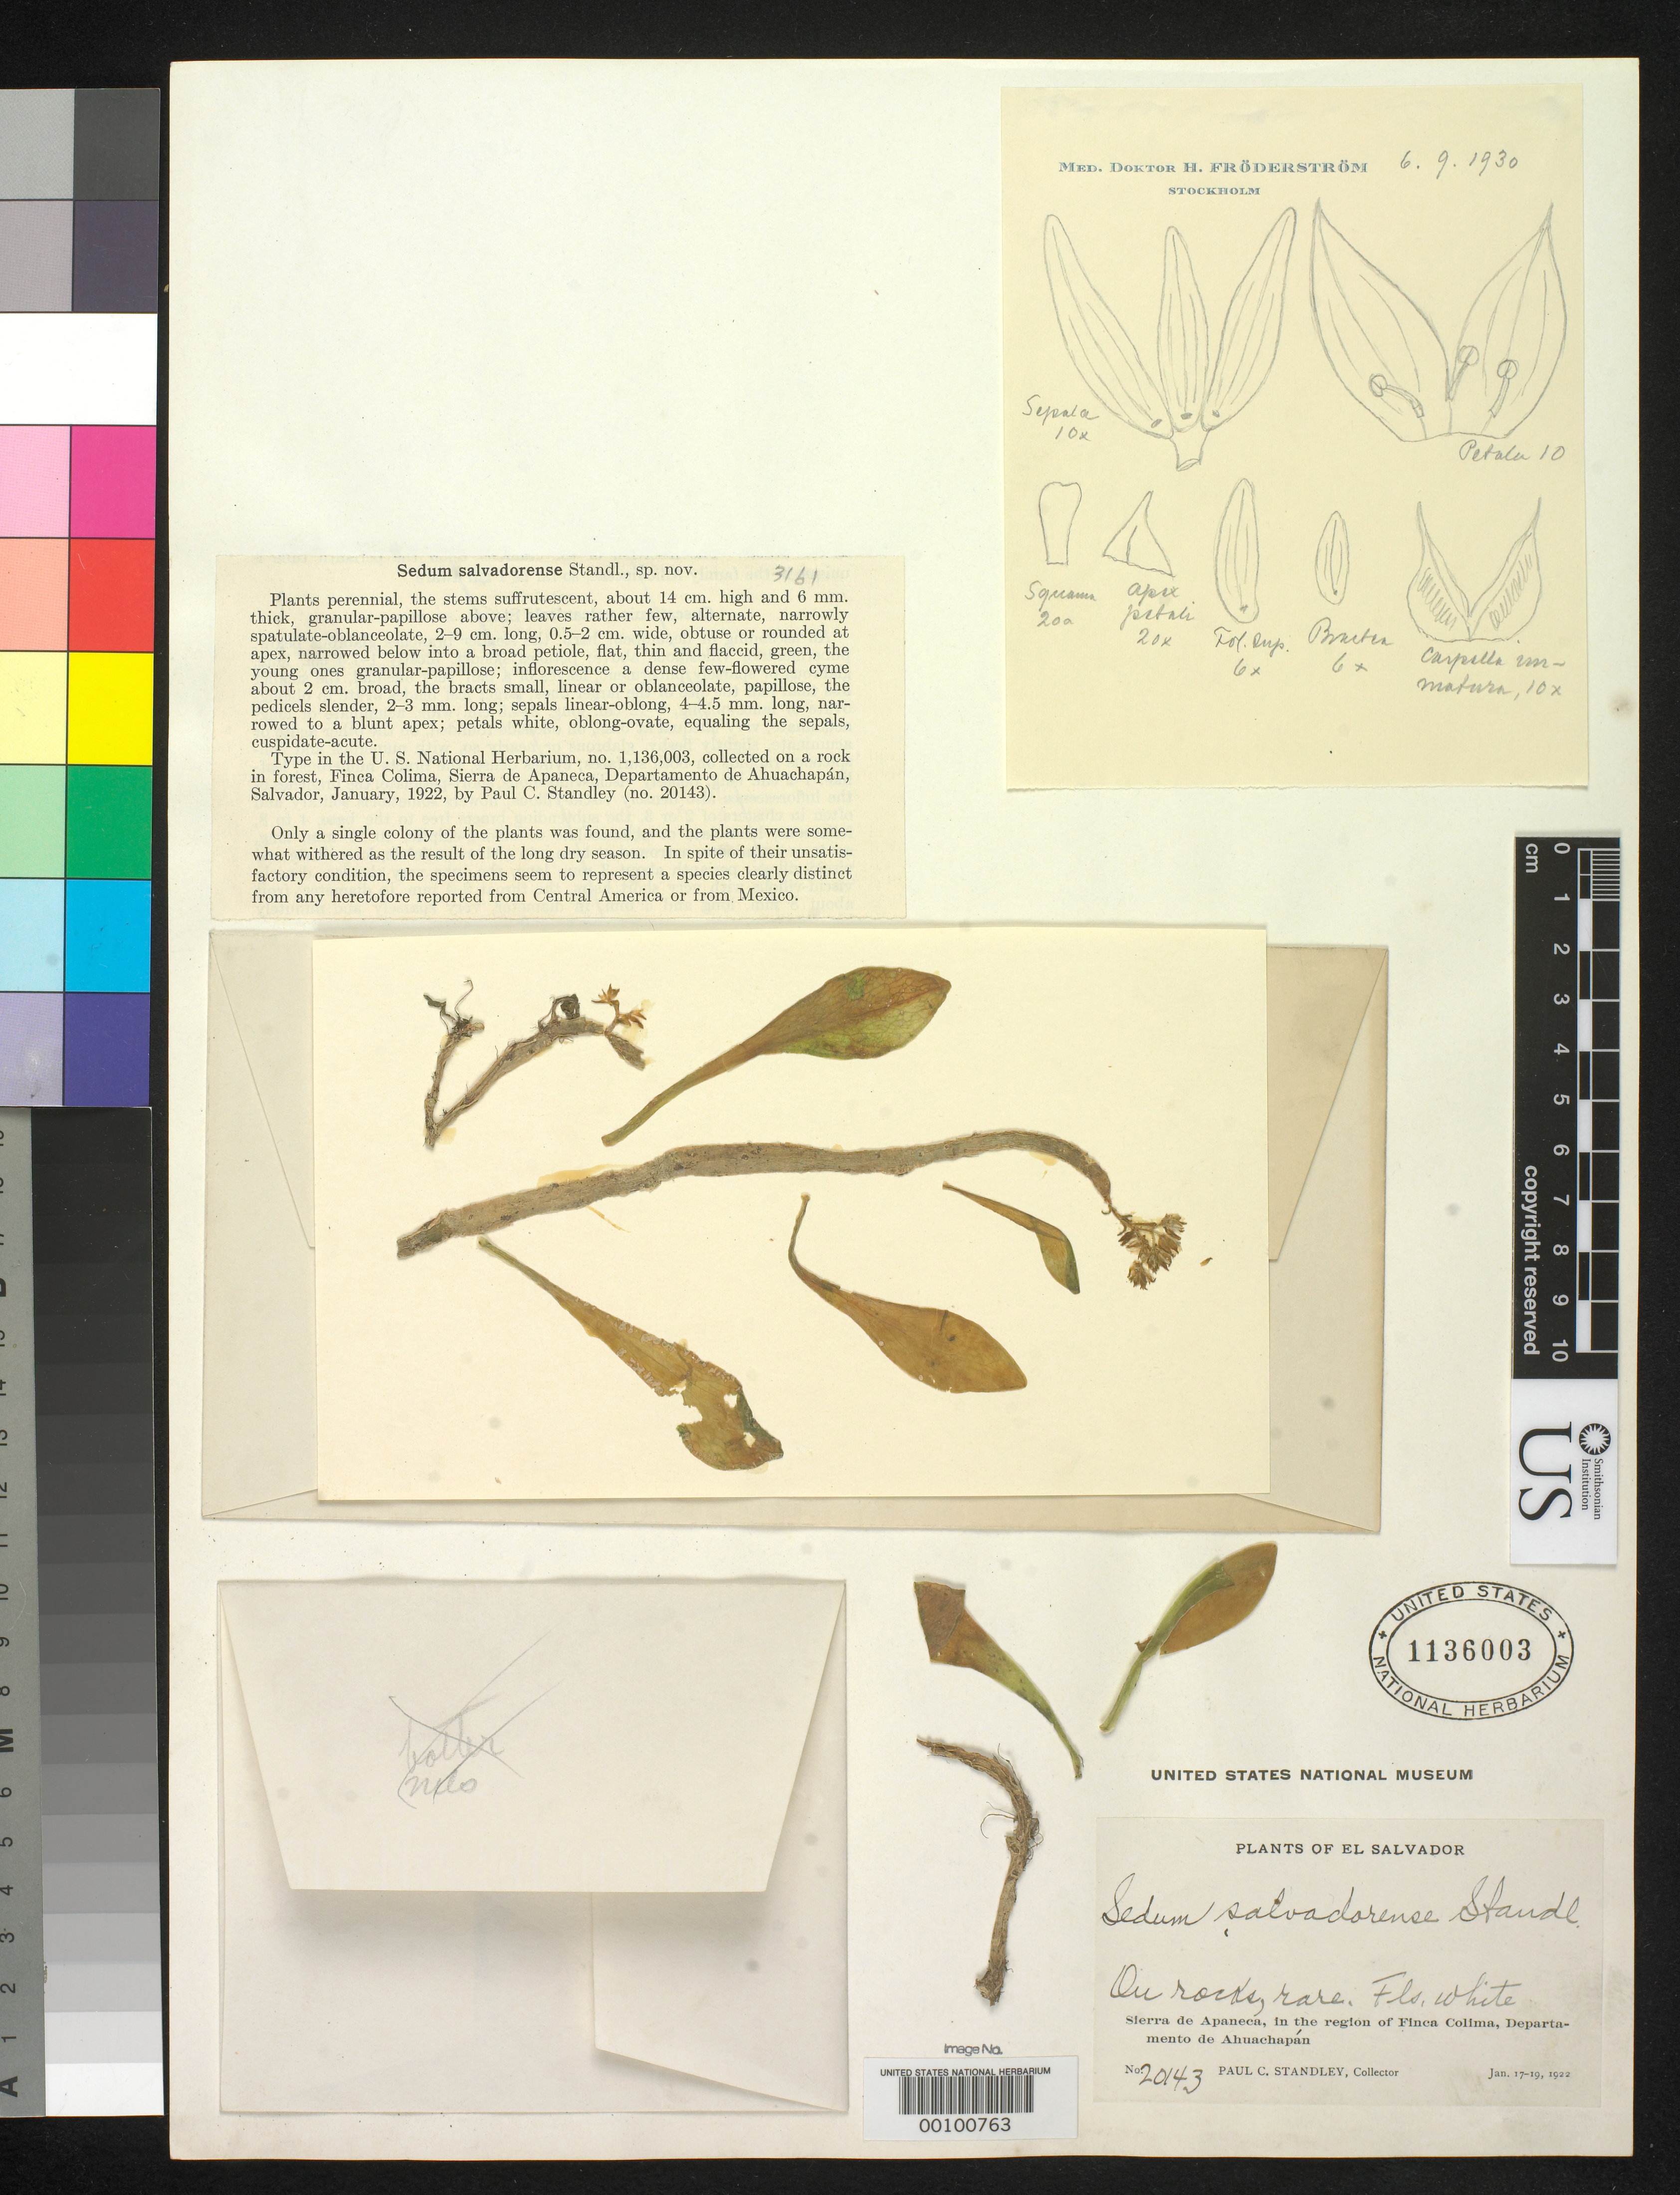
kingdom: Plantae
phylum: Tracheophyta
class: Magnoliopsida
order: Saxifragales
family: Crassulaceae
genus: Sedum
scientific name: Sedum salvadorense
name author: Standl.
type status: Holotype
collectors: P. C. Standley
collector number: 20143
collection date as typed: Jan 1922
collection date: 1922-01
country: El Salvador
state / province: Ahuachapán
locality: Finca Colima, Sierra de Apaneca.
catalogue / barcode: US 1136003